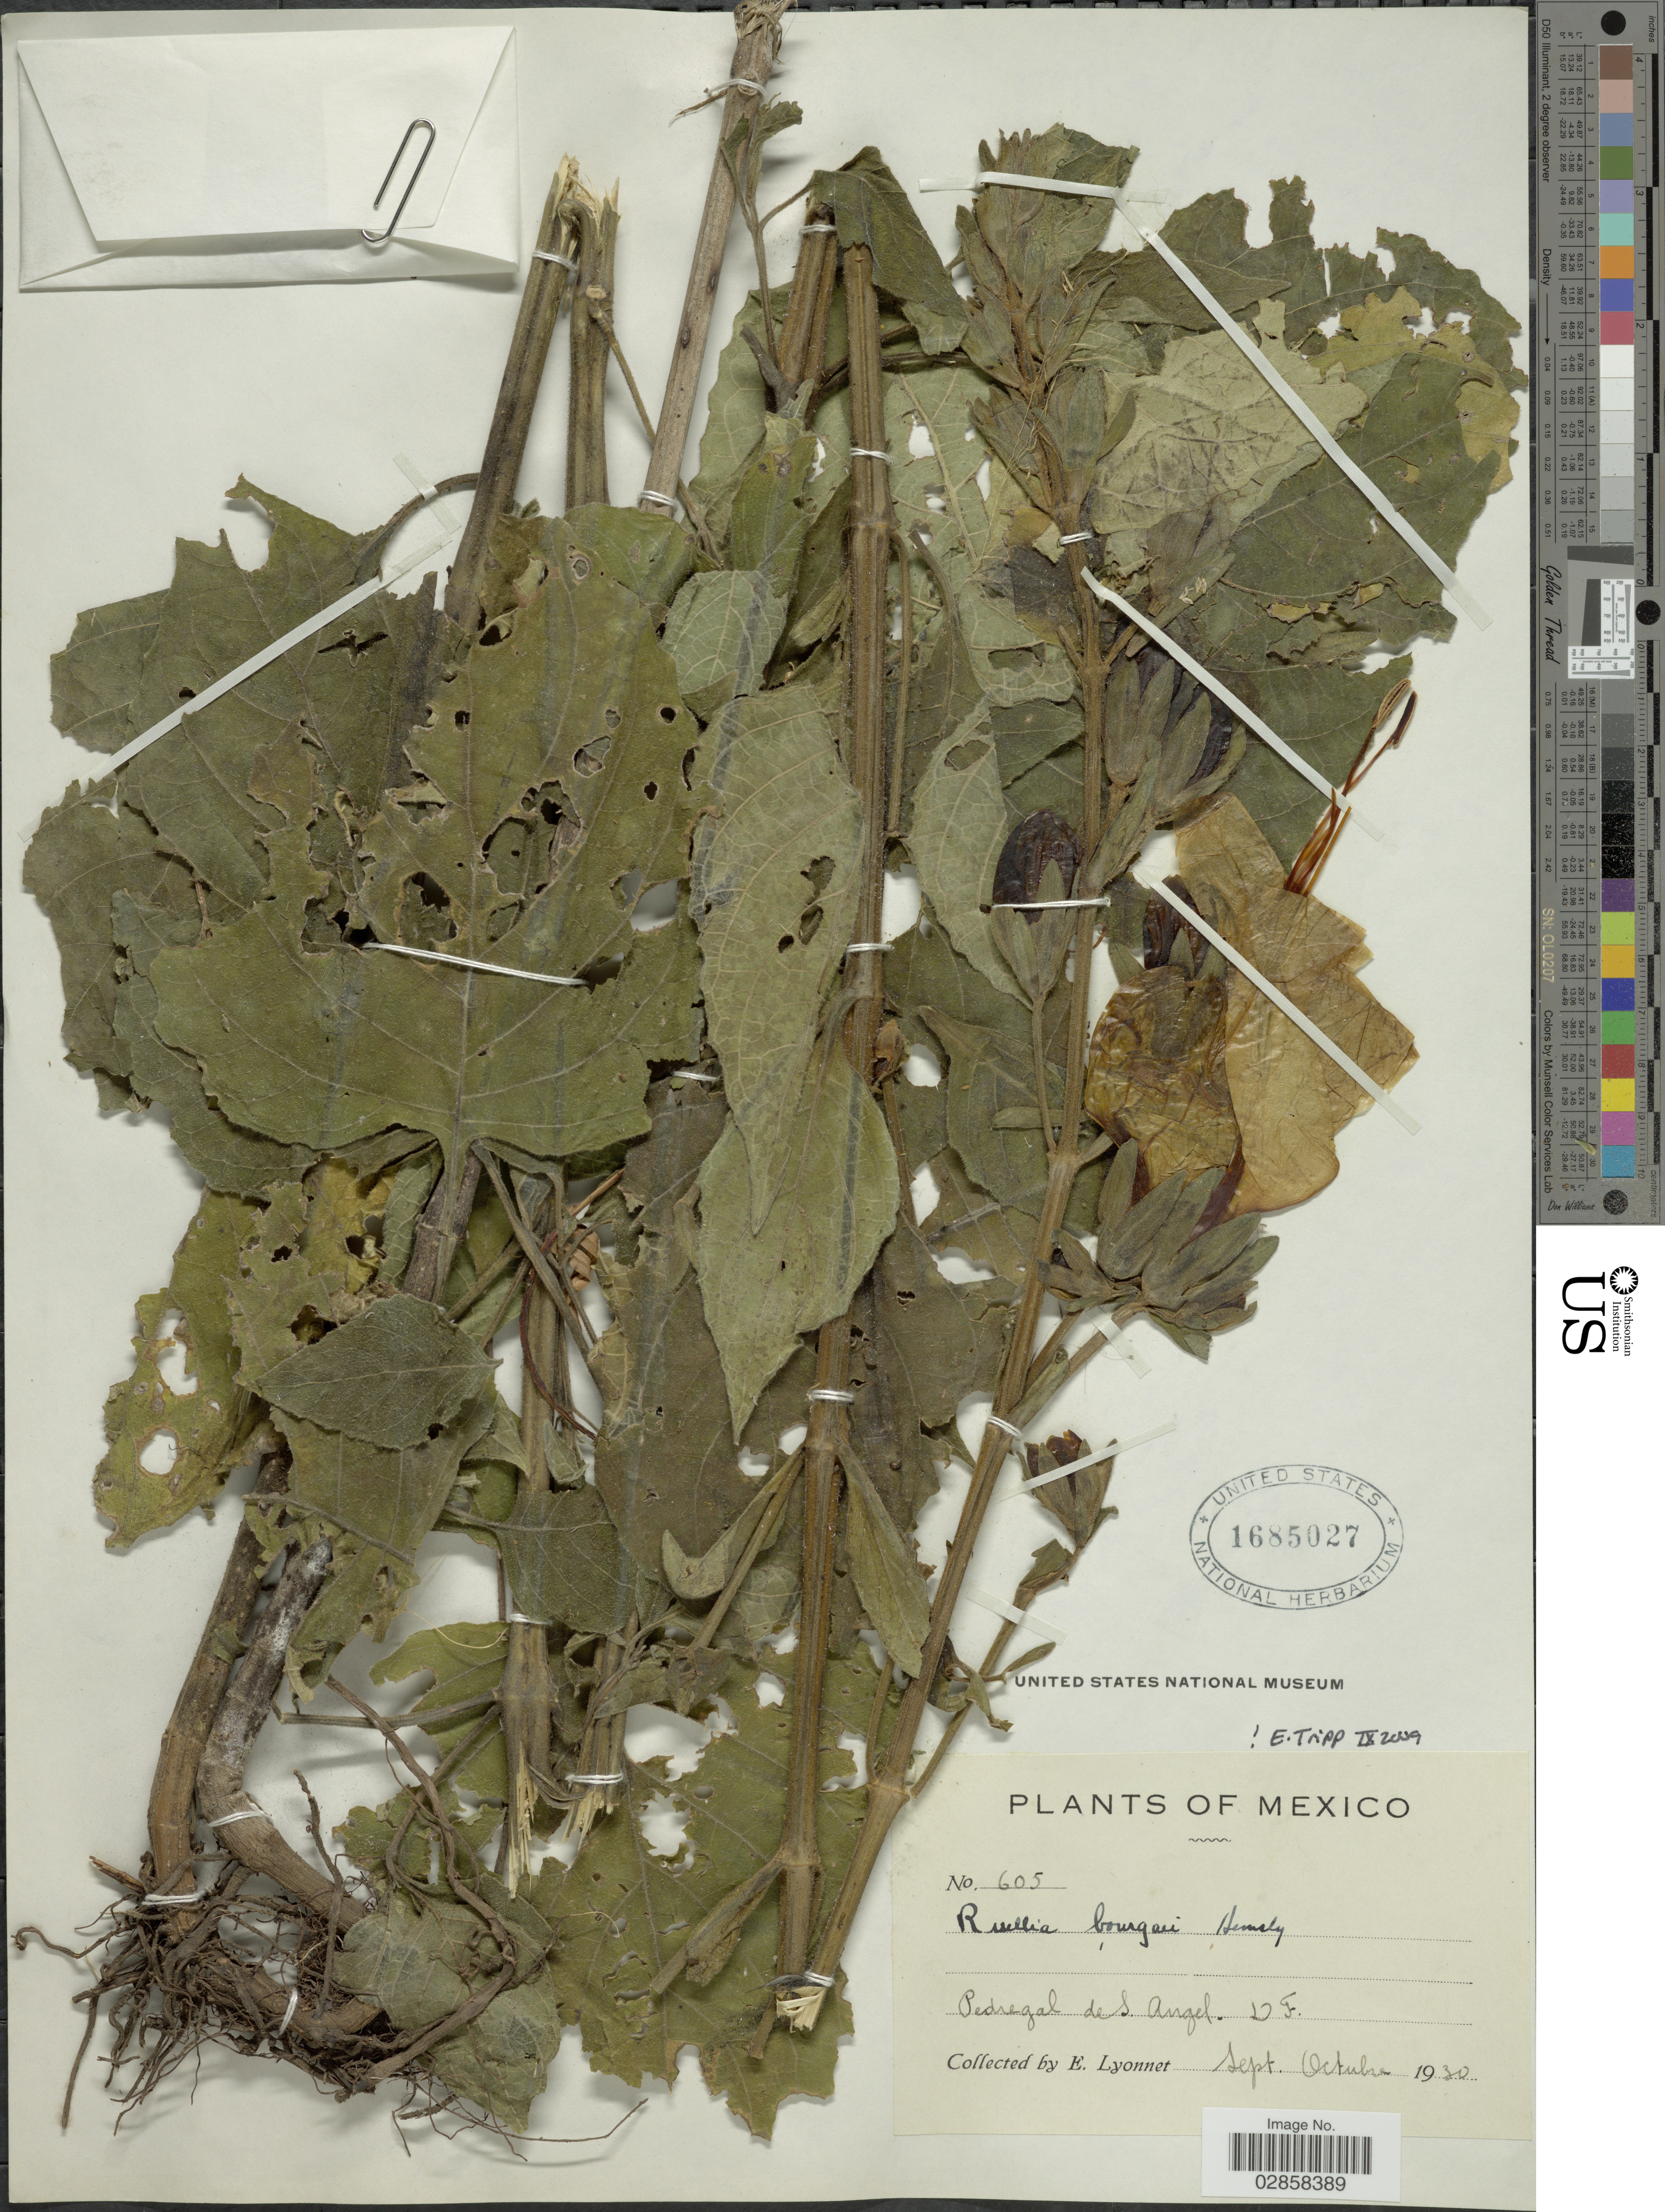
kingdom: Plantae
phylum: Tracheophyta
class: Magnoliopsida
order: Lamiales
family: Acanthaceae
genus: Ruellia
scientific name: Ruellia bourgaei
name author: Hemsl.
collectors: E. Lyonnet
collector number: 605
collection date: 1930-09/1930-10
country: Mexico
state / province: Distrito Federal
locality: Pedregal des Angel. D.F.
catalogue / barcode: US 1685027